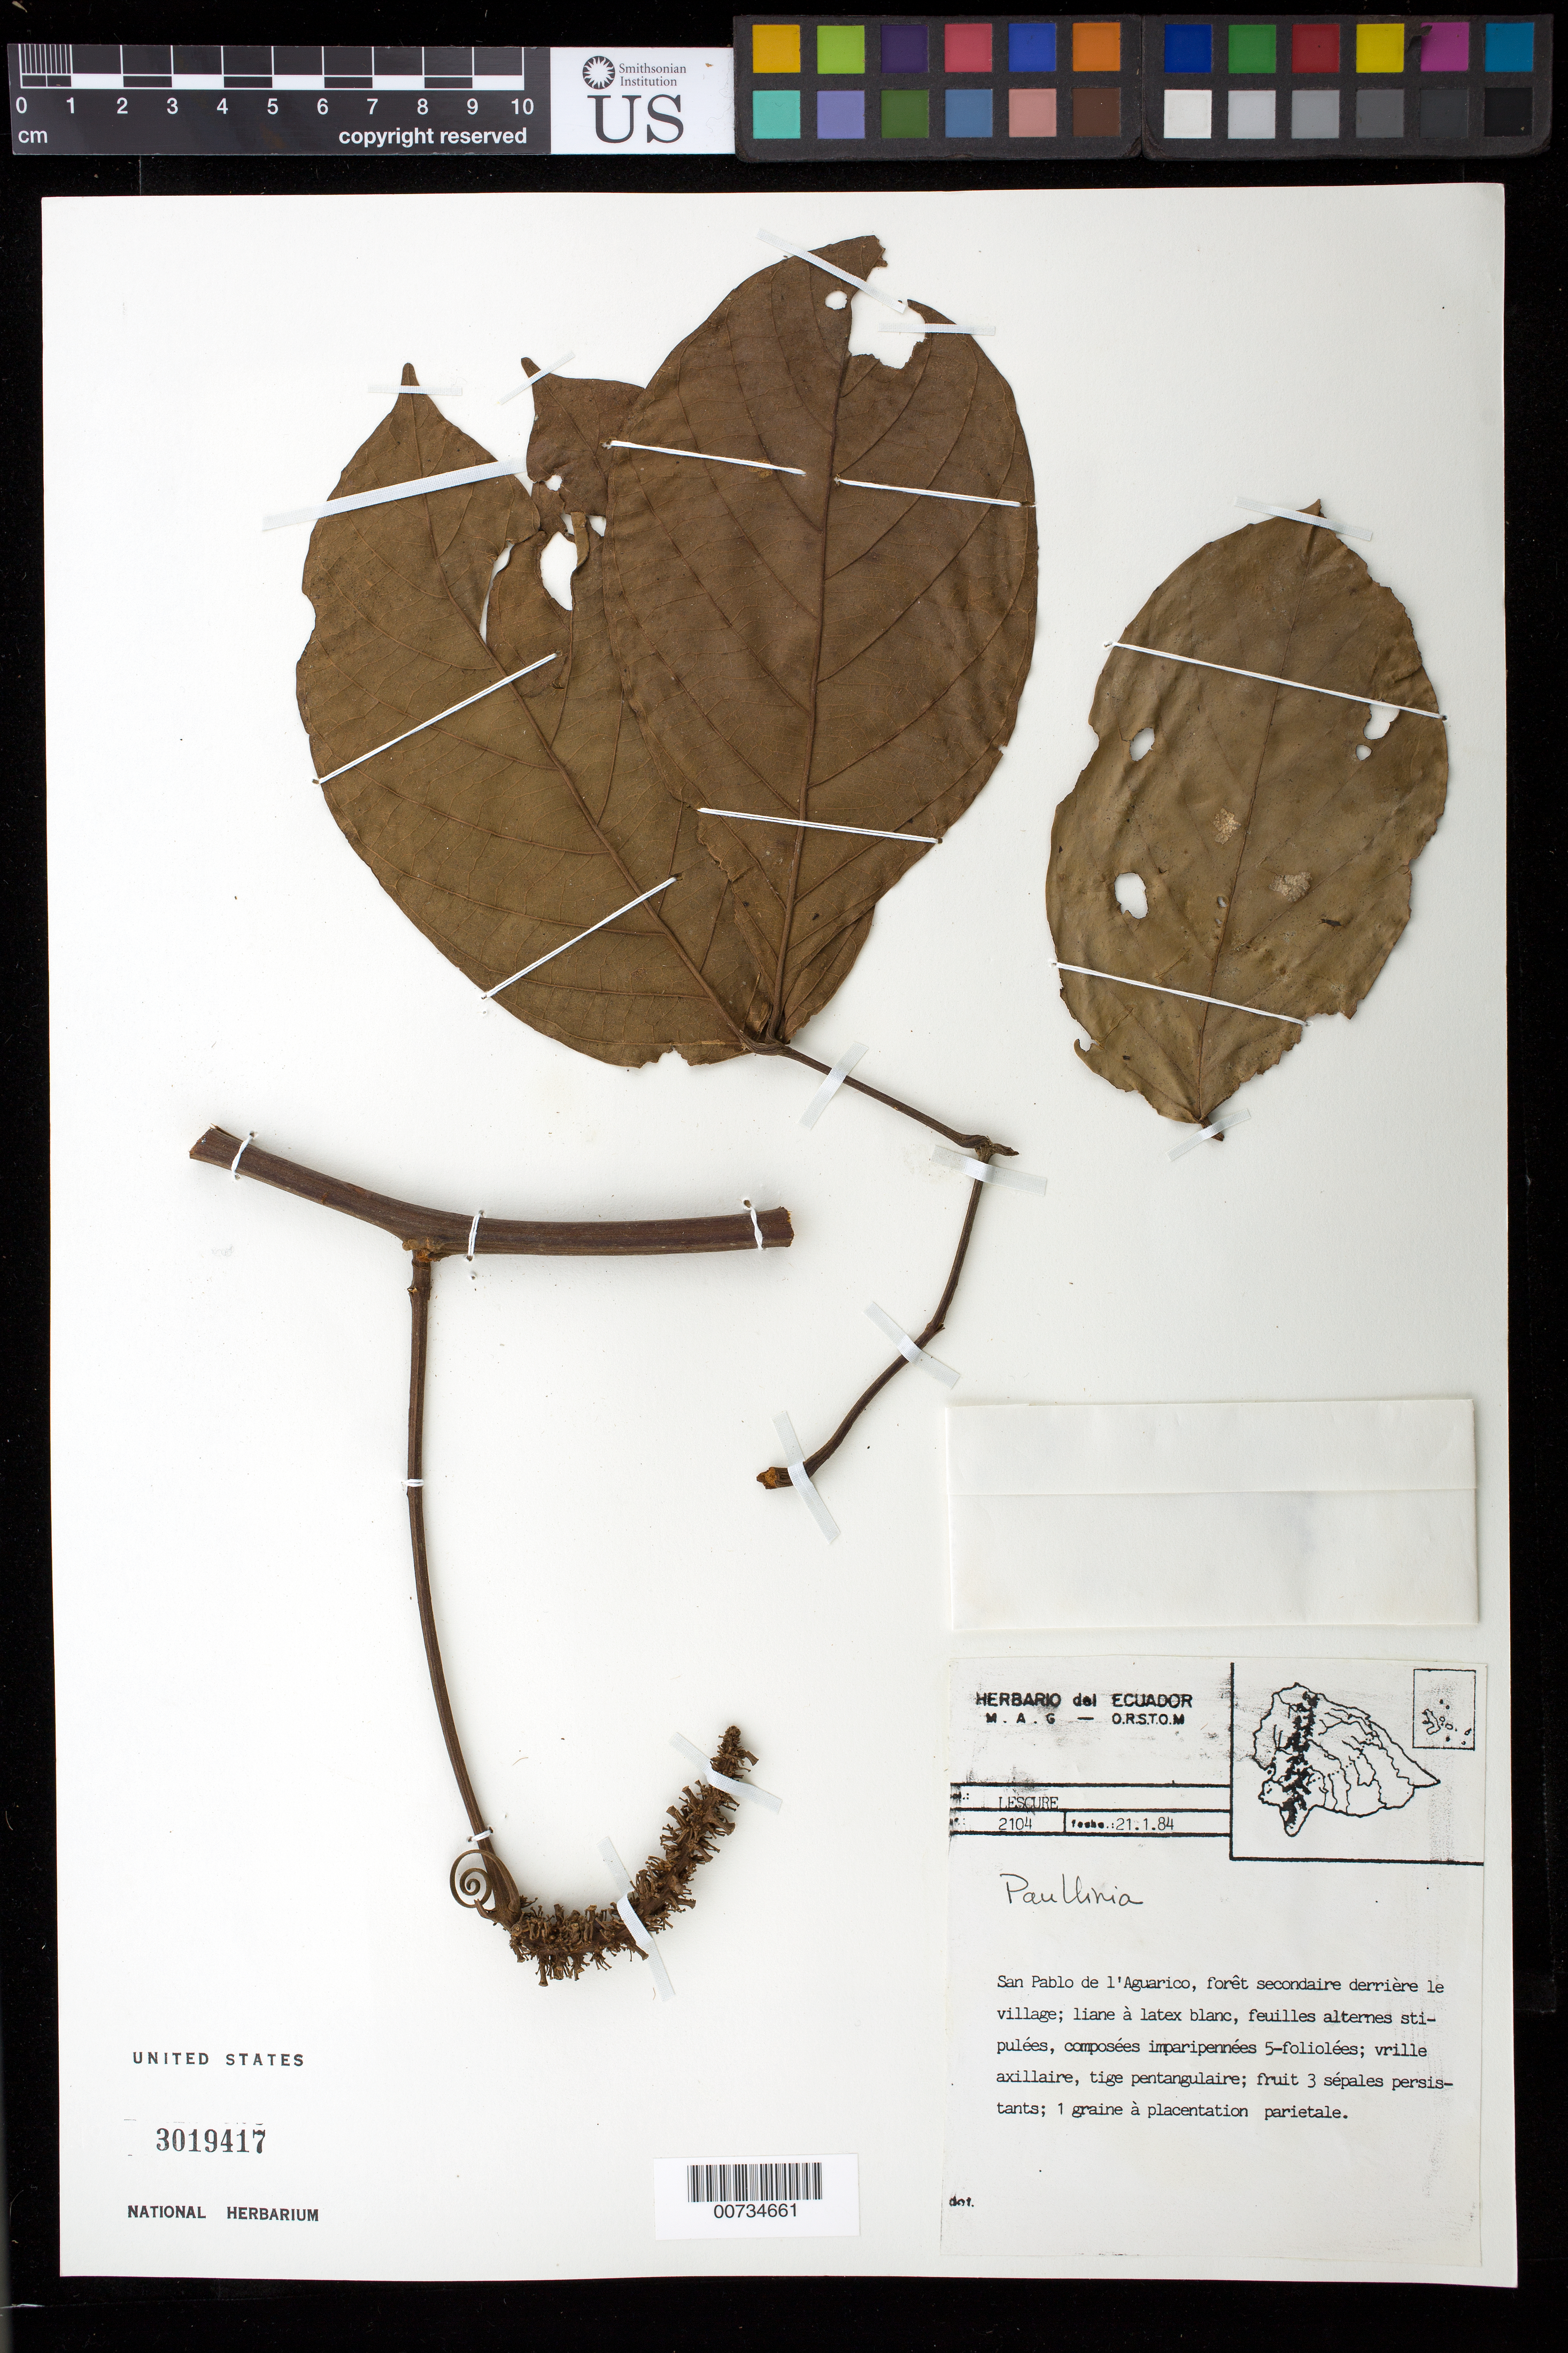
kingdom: Plantae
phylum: Tracheophyta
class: Magnoliopsida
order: Sapindales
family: Sapindaceae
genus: Paullinia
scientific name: Paullinia sp.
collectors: -. Lescure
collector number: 2104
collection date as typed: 21 Jan 1984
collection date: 1984-01-21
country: Ecuador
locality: San Pablo de l'Aguarico.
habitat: Forêt secondaire derriere le village.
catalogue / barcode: US 3019417